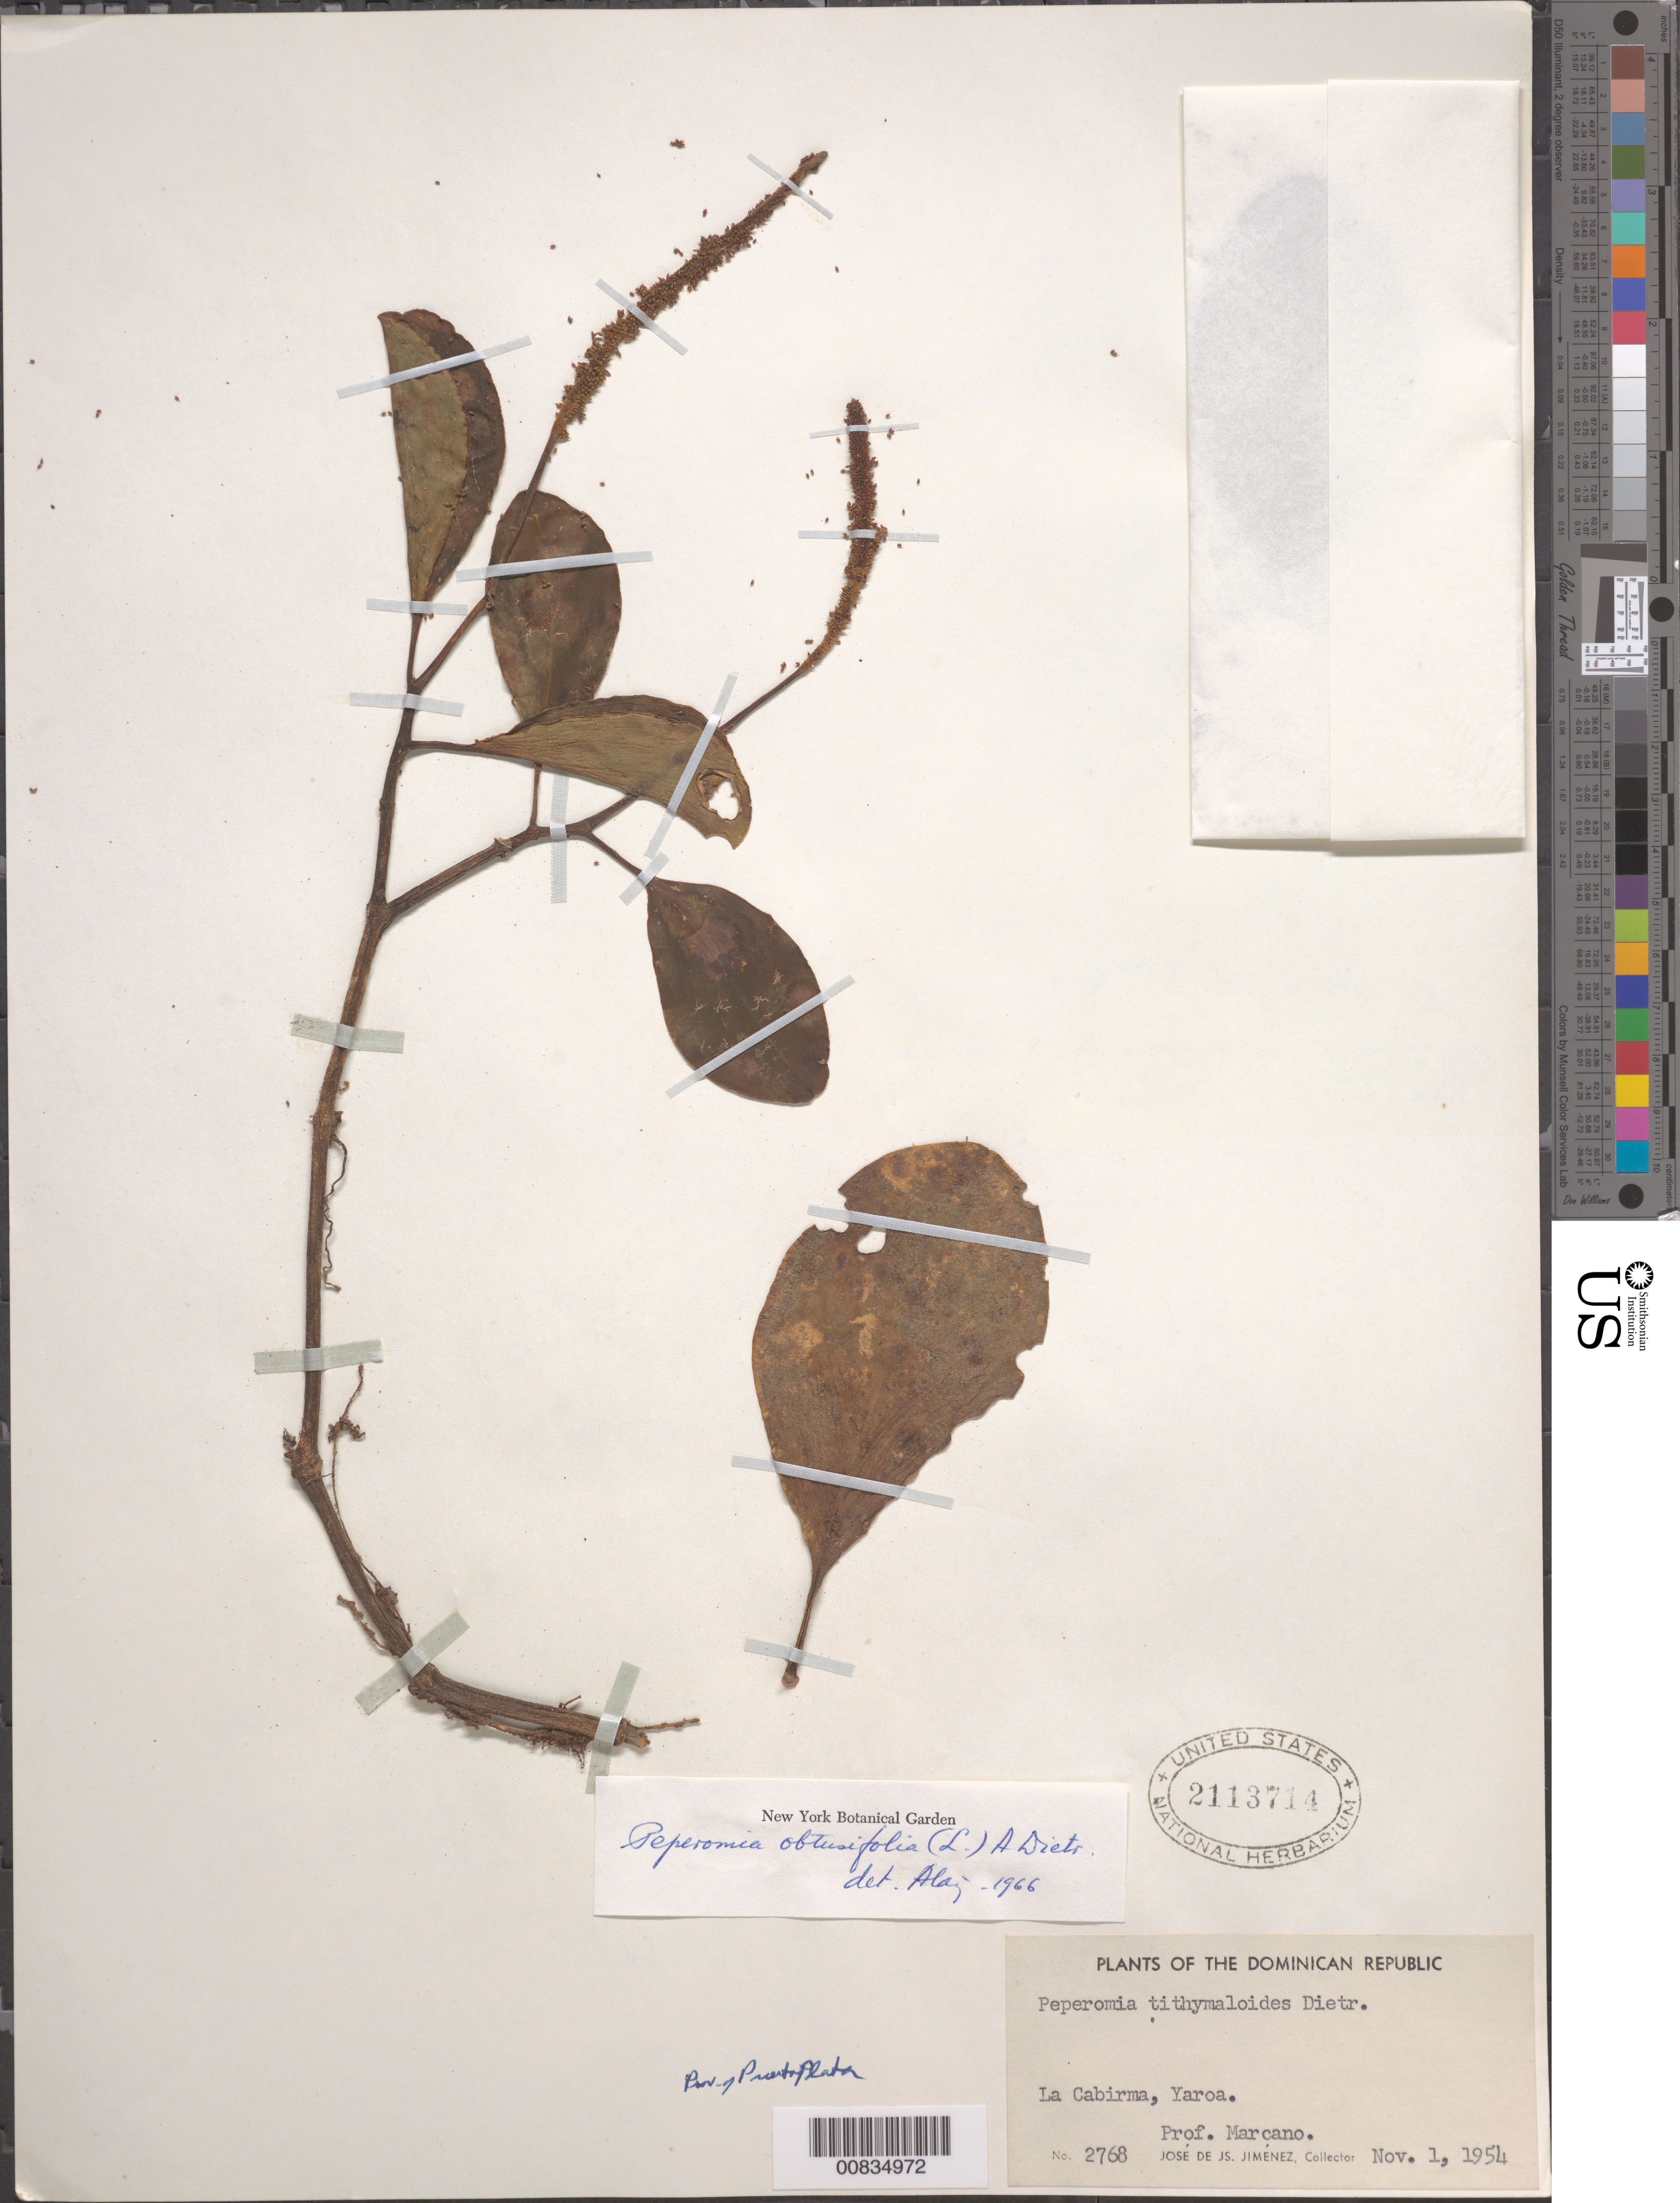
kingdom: Plantae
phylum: Tracheophyta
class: Magnoliopsida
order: Piperales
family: Piperaceae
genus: Peperomia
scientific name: Peperomia obtusifolia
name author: (L.) A. Dietr.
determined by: Liogier, Alain H.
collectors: J. J. Jiménez & E. J. Marcano F.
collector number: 2768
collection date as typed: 01 Nov 1954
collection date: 1954-11-01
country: Dominican Republic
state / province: Puerto Plata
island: Hispaniola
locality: La Cabirma, Yaroa.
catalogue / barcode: US 2113714